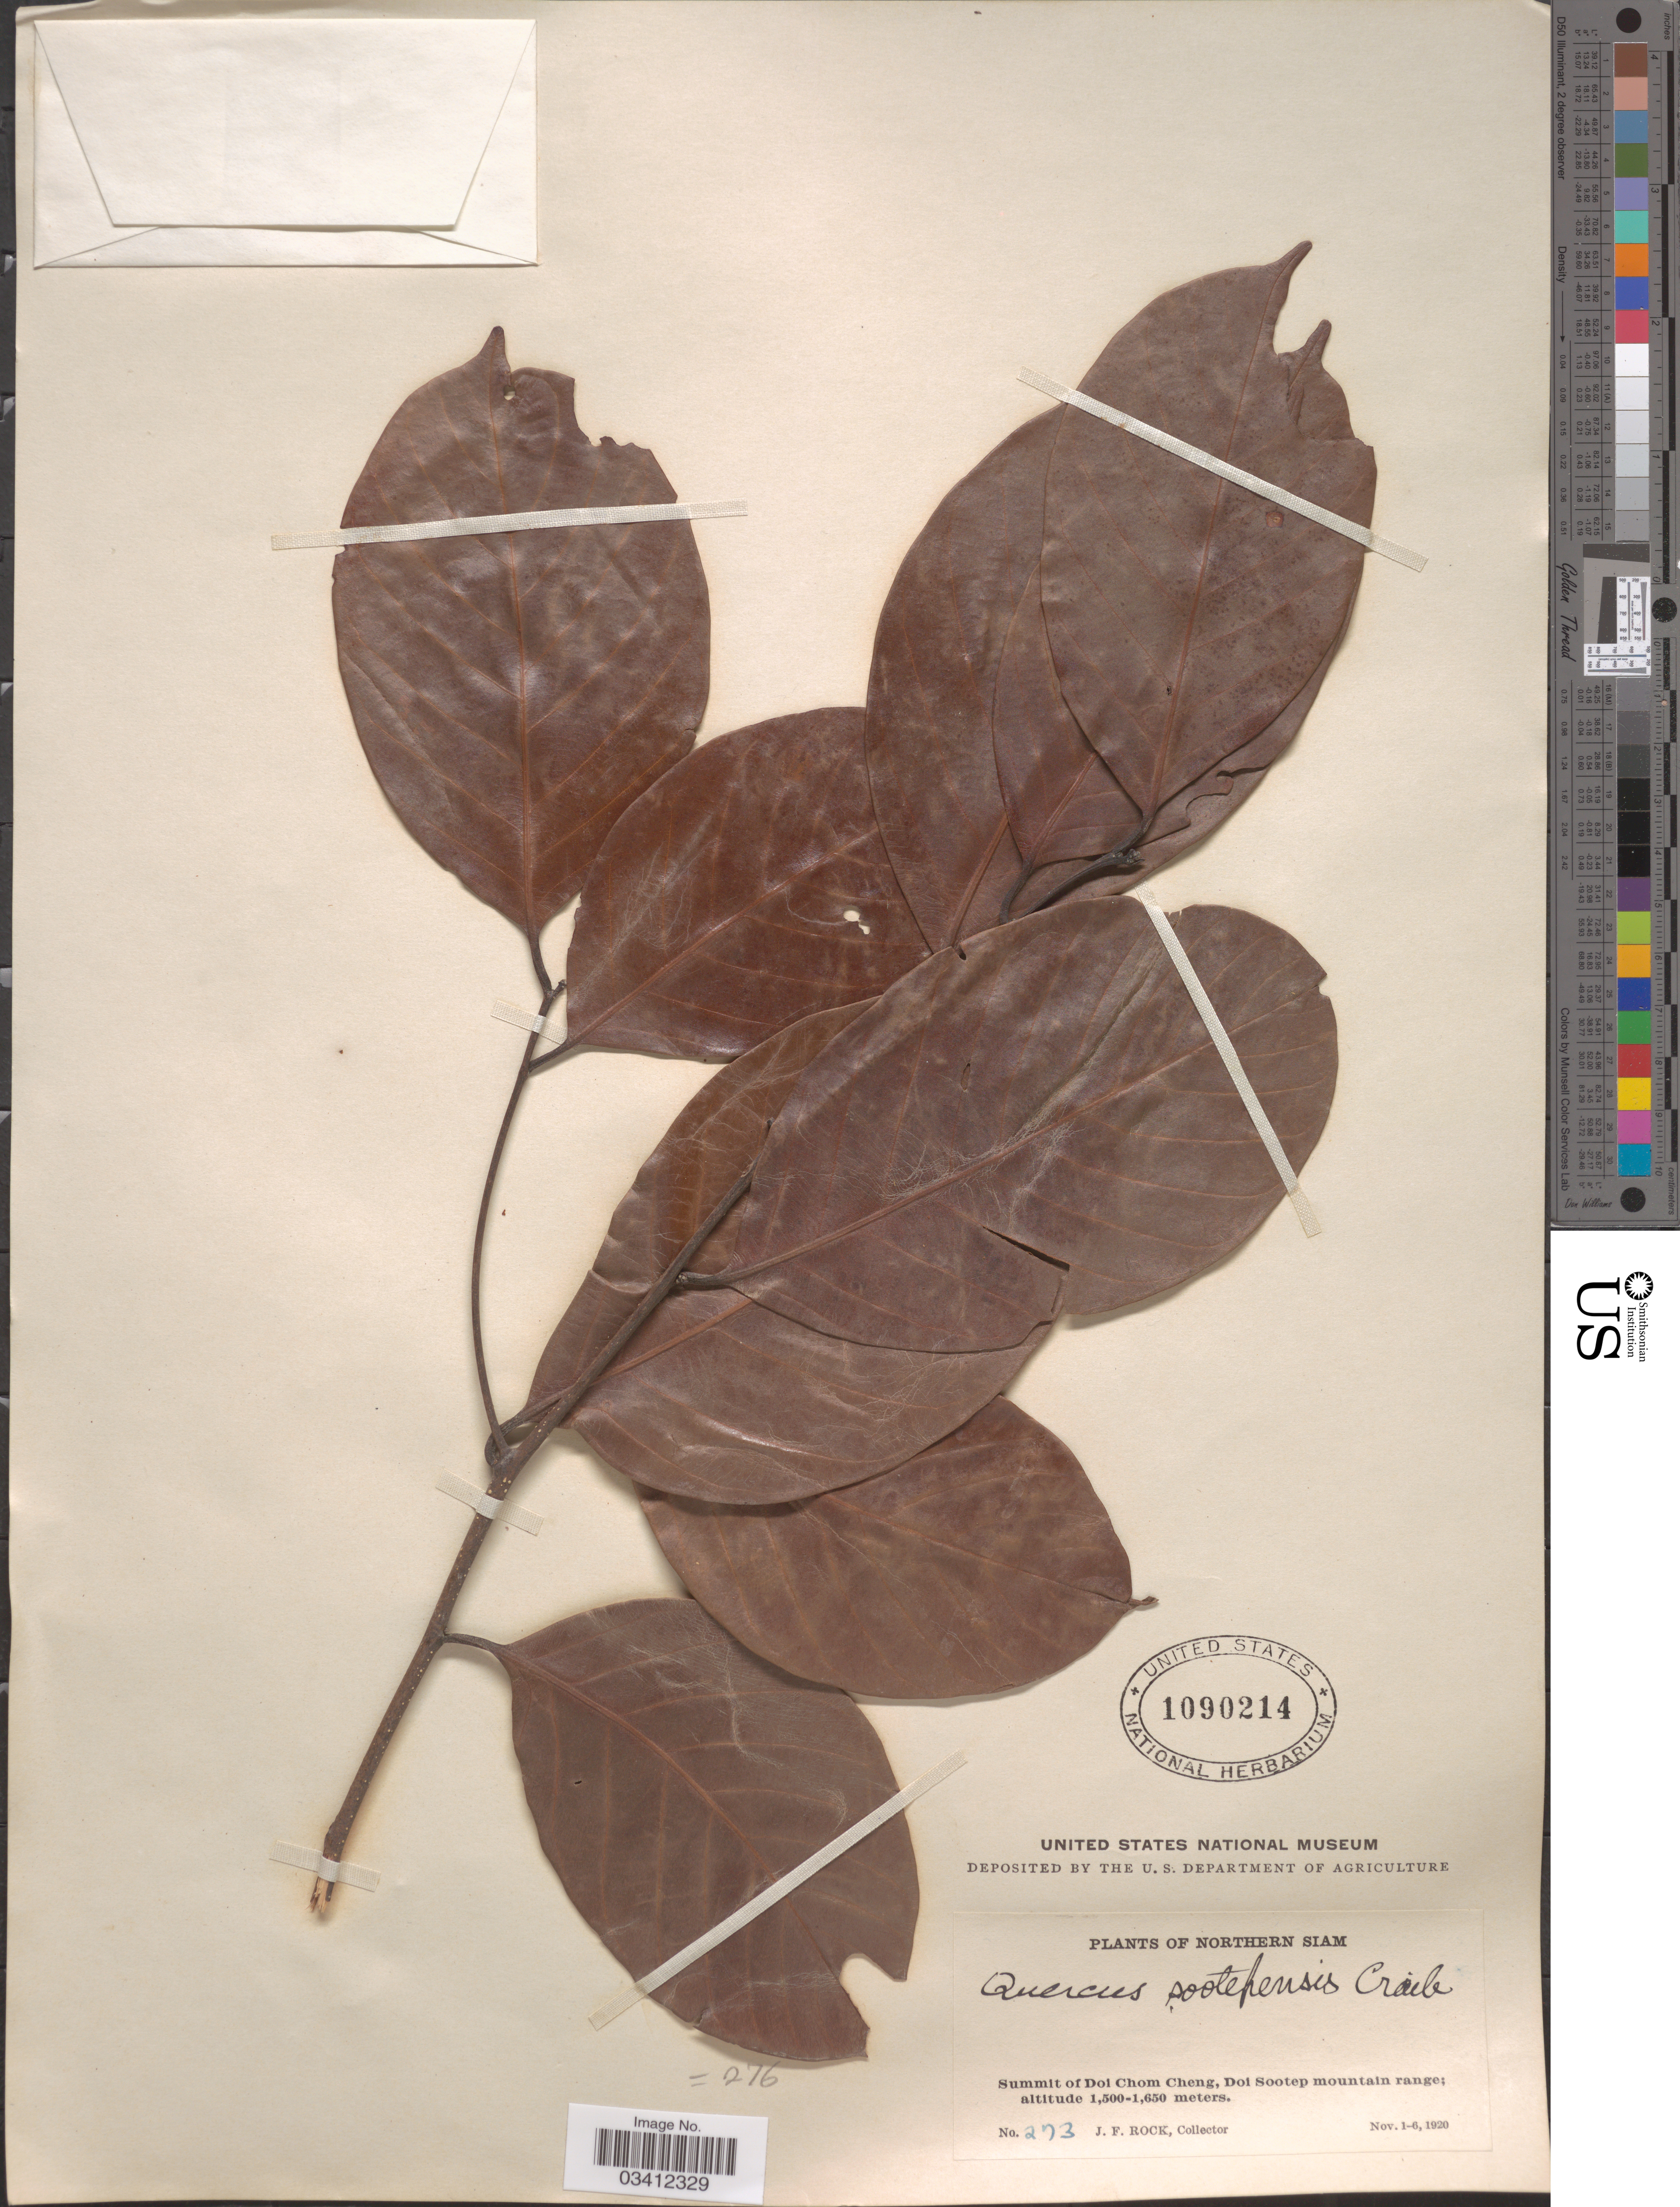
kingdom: Plantae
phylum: Tracheophyta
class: Magnoliopsida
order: Fagales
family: Fagaceae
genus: Quercus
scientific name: Quercus sootepensis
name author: Craib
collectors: J. Rock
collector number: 273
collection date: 1920-11-01/1920-11-06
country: Thailand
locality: Northern Siam. Summit of Doi Chom Cheng, Doi Sootep mountain range.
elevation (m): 1500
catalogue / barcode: US 1090214